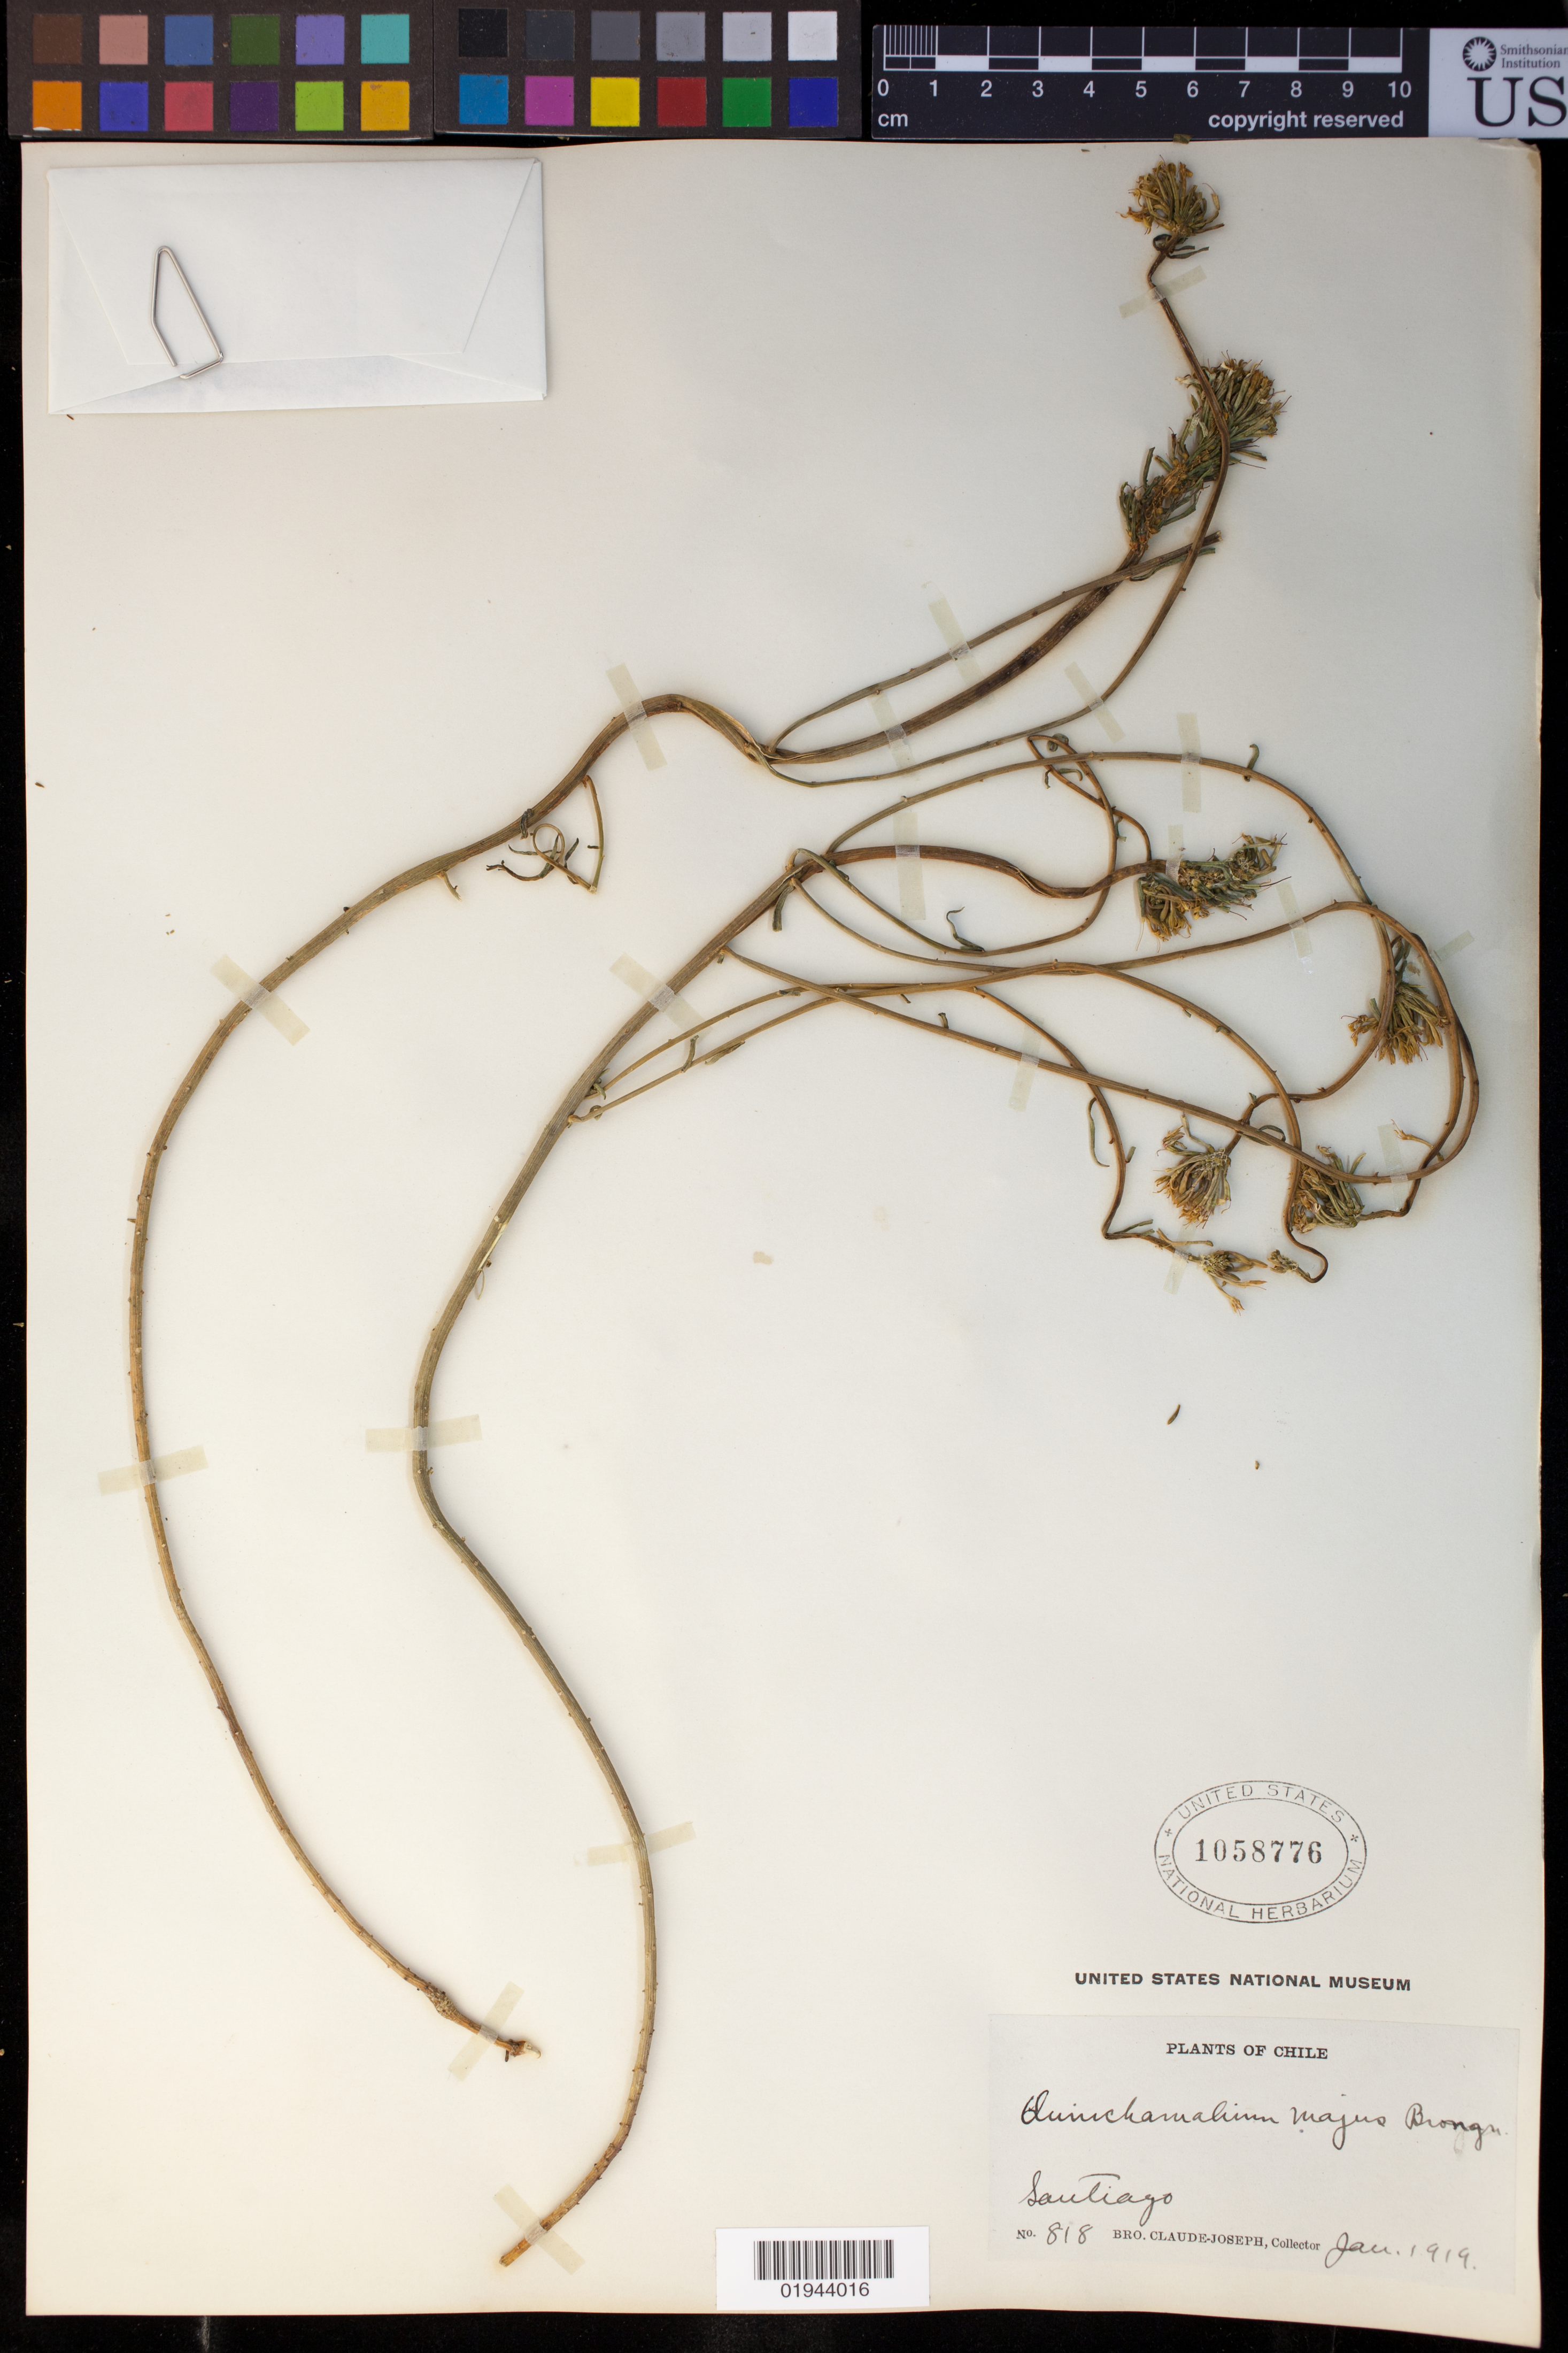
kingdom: Plantae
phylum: Tracheophyta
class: Magnoliopsida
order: Santalales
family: Schoepfiaceae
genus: Quinchamalium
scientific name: Quinchamalium majus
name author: Brongn.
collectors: Bro. Claude-Joseph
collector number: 818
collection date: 1919-01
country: Chile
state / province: Región Metropolitana (RM)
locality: Santiago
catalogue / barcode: US 1058776